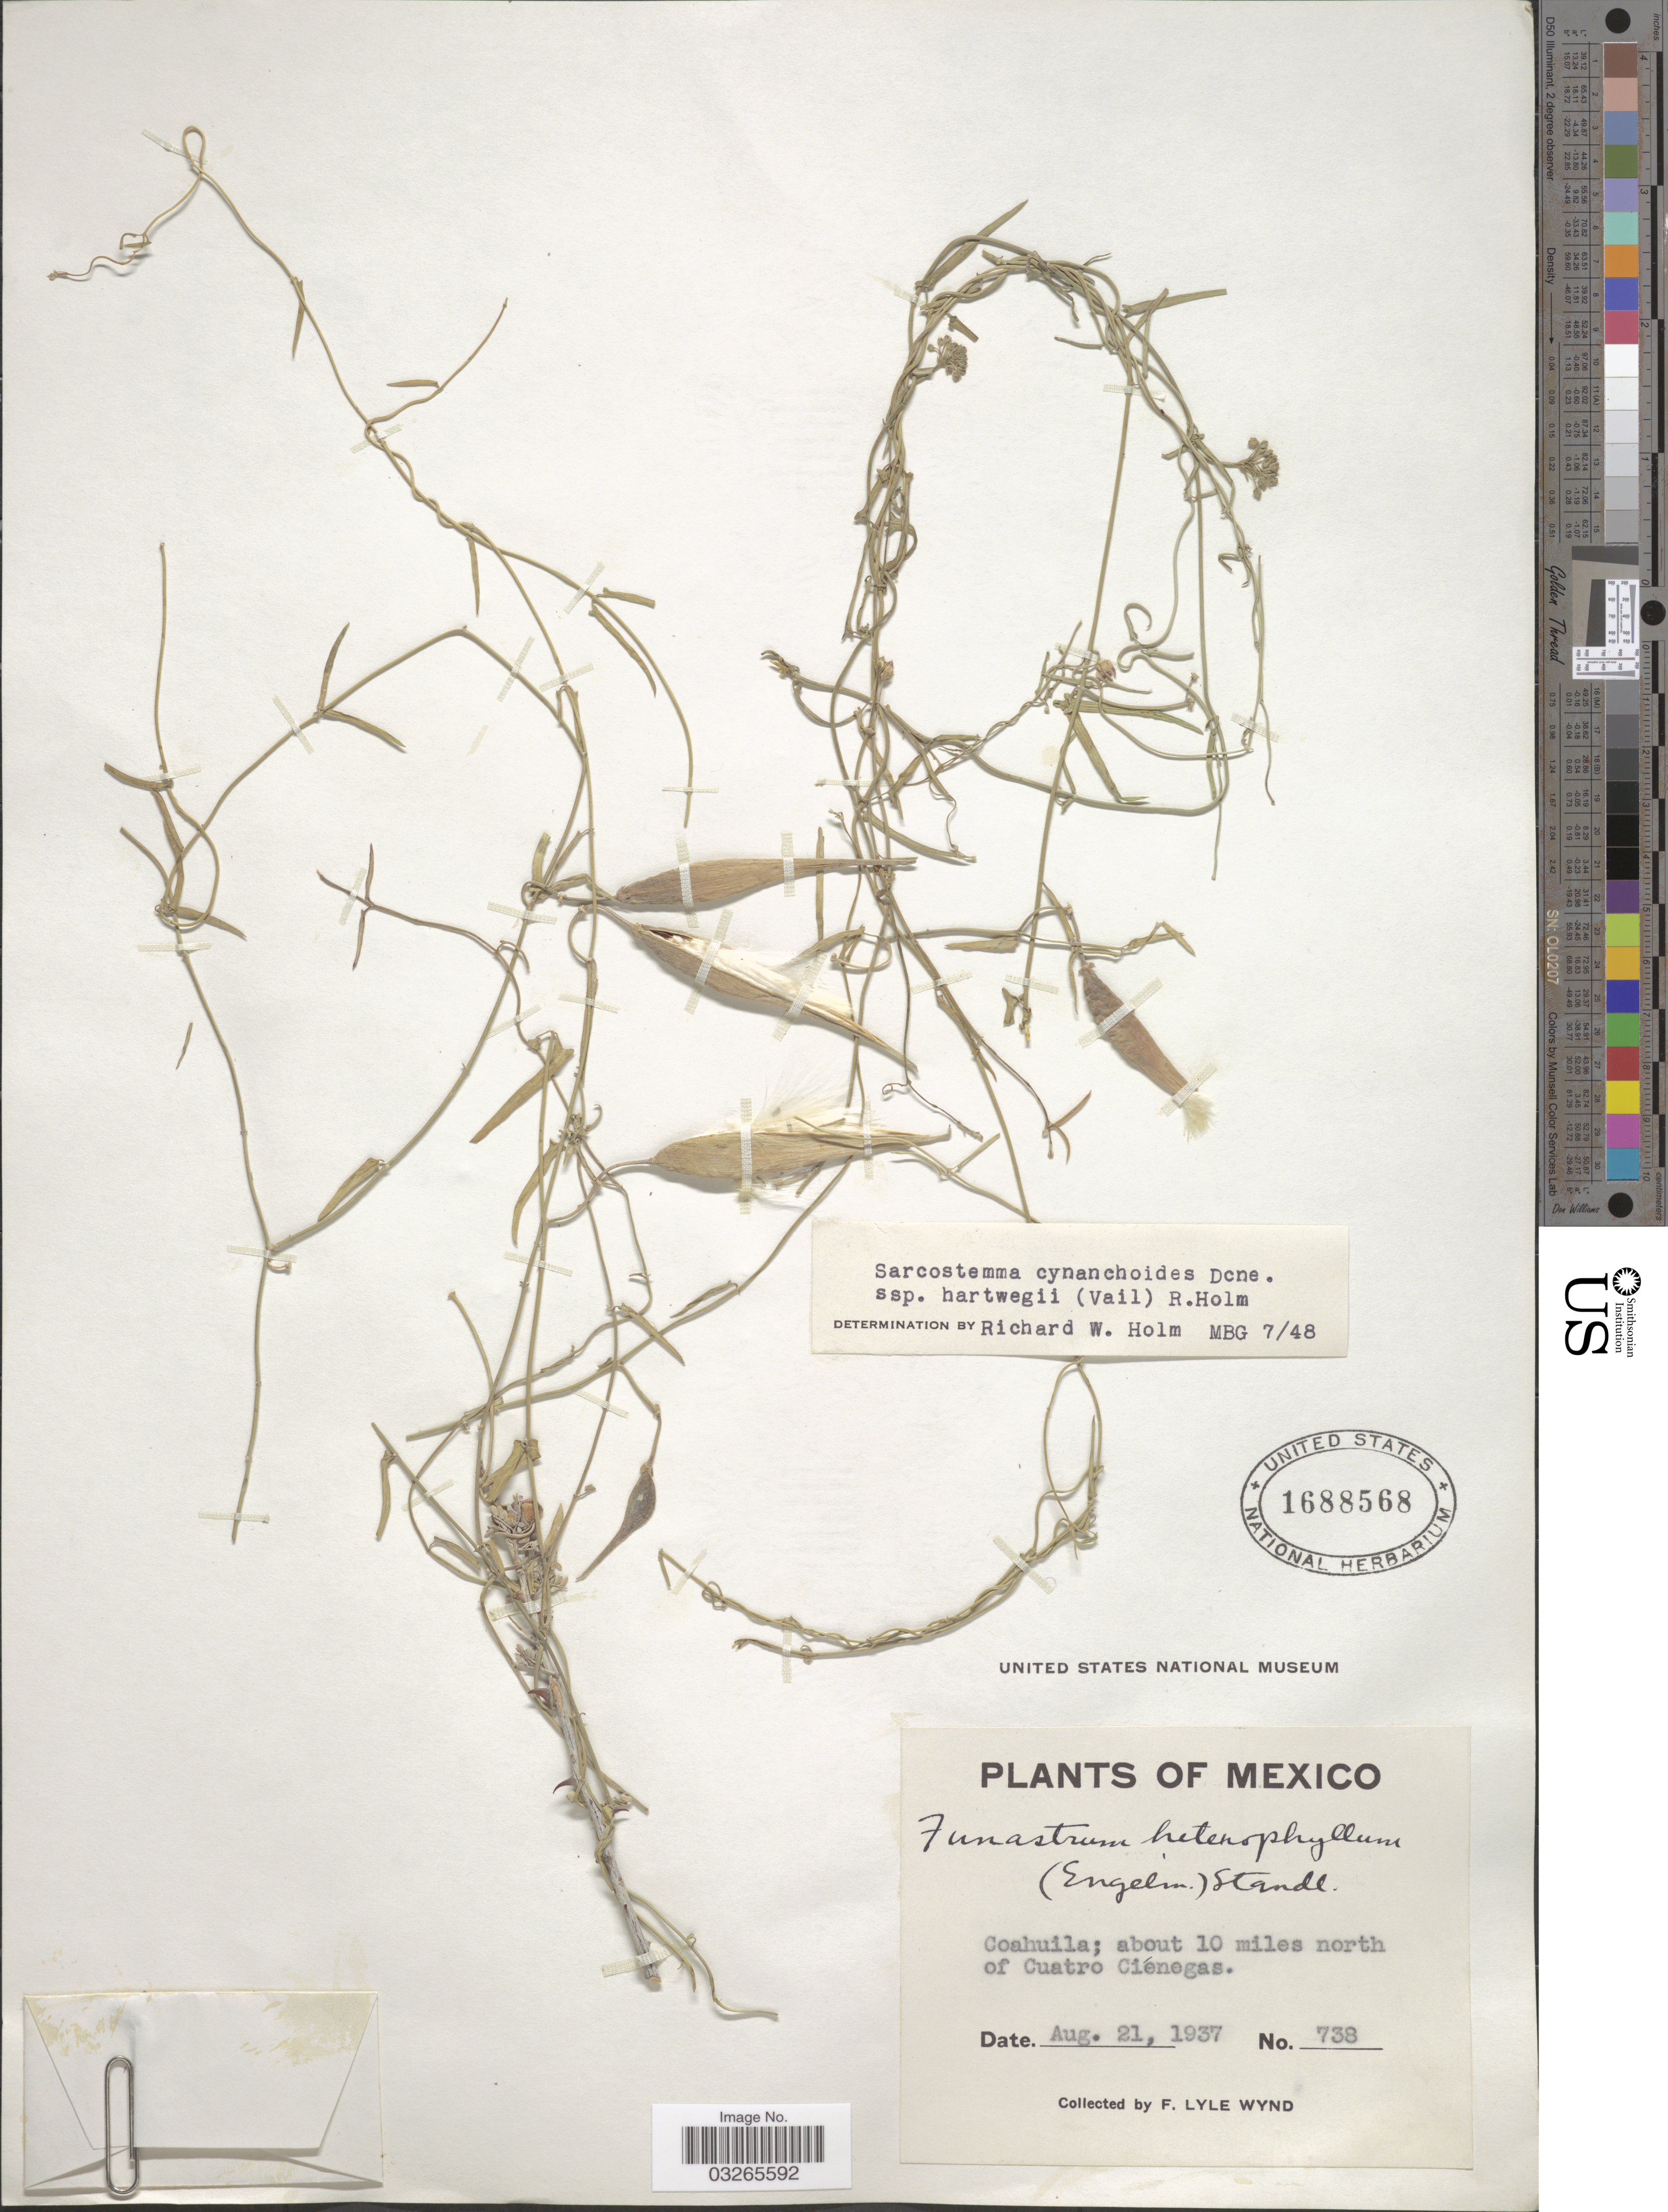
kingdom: Plantae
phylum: Tracheophyta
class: Magnoliopsida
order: Gentianales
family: Apocynaceae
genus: Sarcostemma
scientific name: Sarcostemma cynanchoides subsp. hartwegii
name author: (Vail) R.W. Holm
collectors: F. L. Wynd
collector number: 738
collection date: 1937-08-21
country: Mexico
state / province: Coahuila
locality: Coahuila; about 10 miles north of Cuatro Ciénegas.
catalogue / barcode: US 1688568